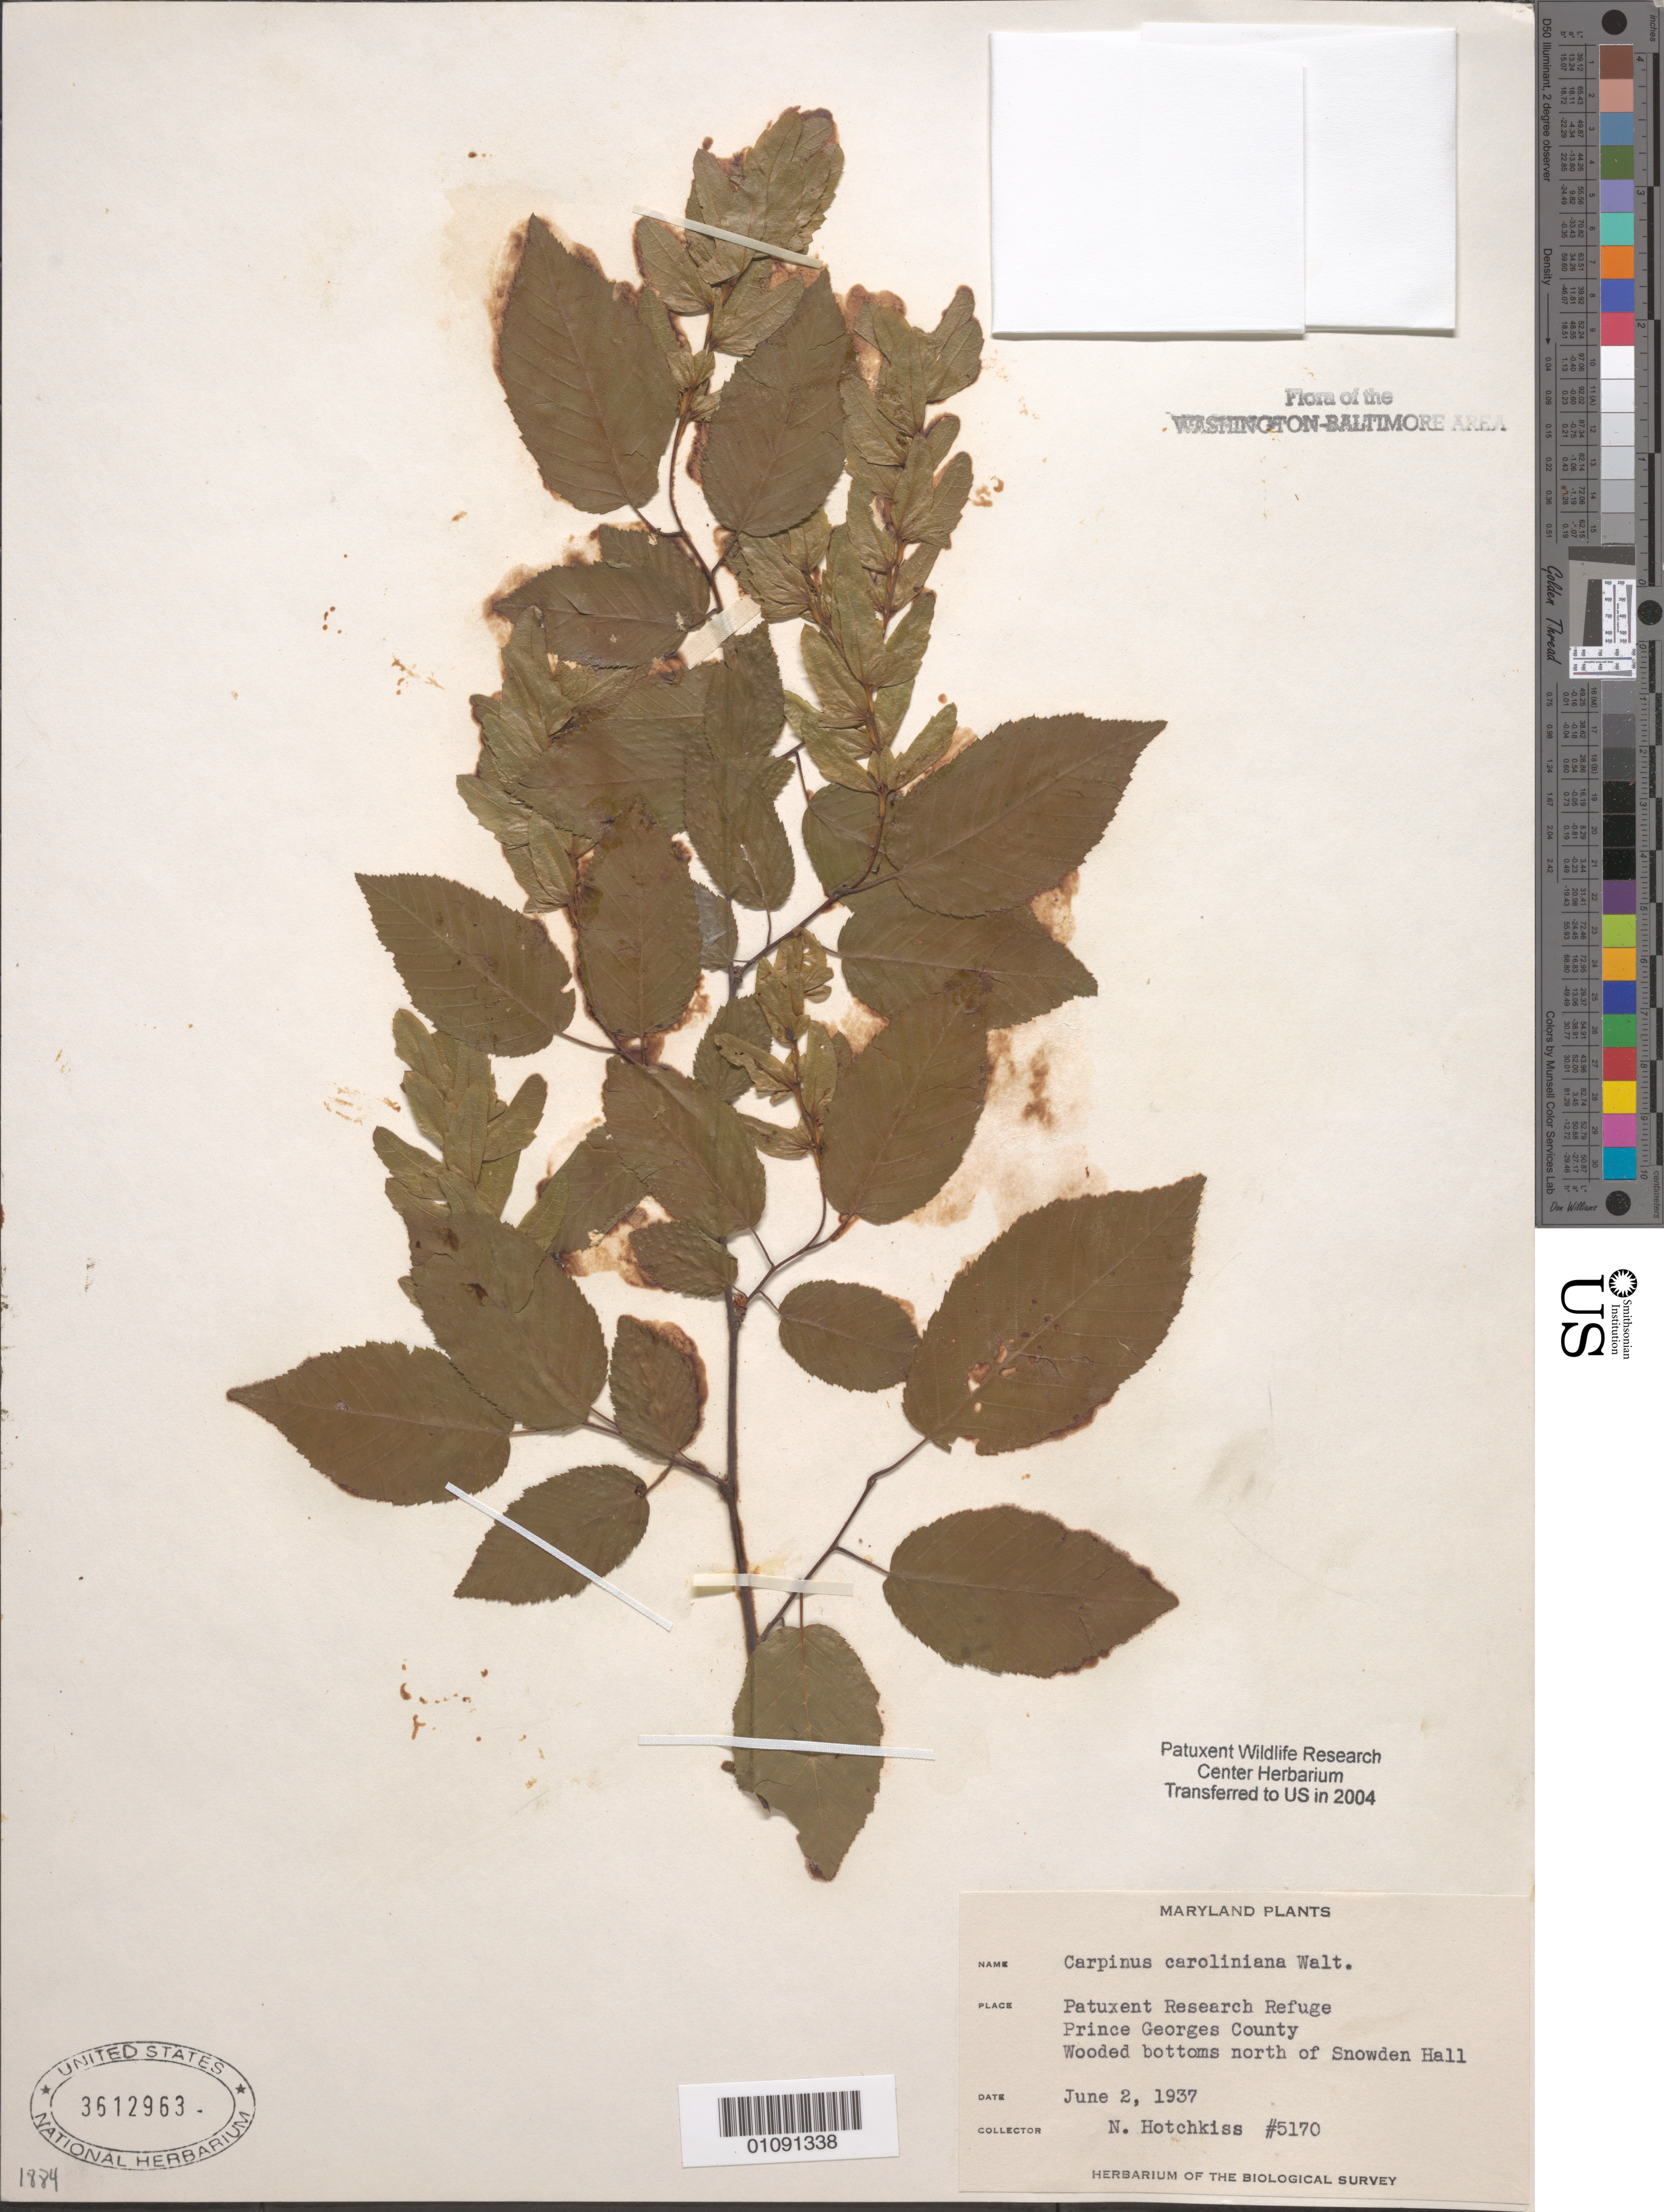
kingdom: Plantae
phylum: Tracheophyta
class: Magnoliopsida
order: Fagales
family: Betulaceae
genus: Carpinus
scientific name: Carpinus caroliniana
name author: Walter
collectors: N. Hotchkiss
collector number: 5170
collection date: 1937-06-02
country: United States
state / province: Maryland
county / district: Prince George's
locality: Patuxent Wildlife Refuge. N. of Snowden Hall.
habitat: Wooded bottoms.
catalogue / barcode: US 3612963